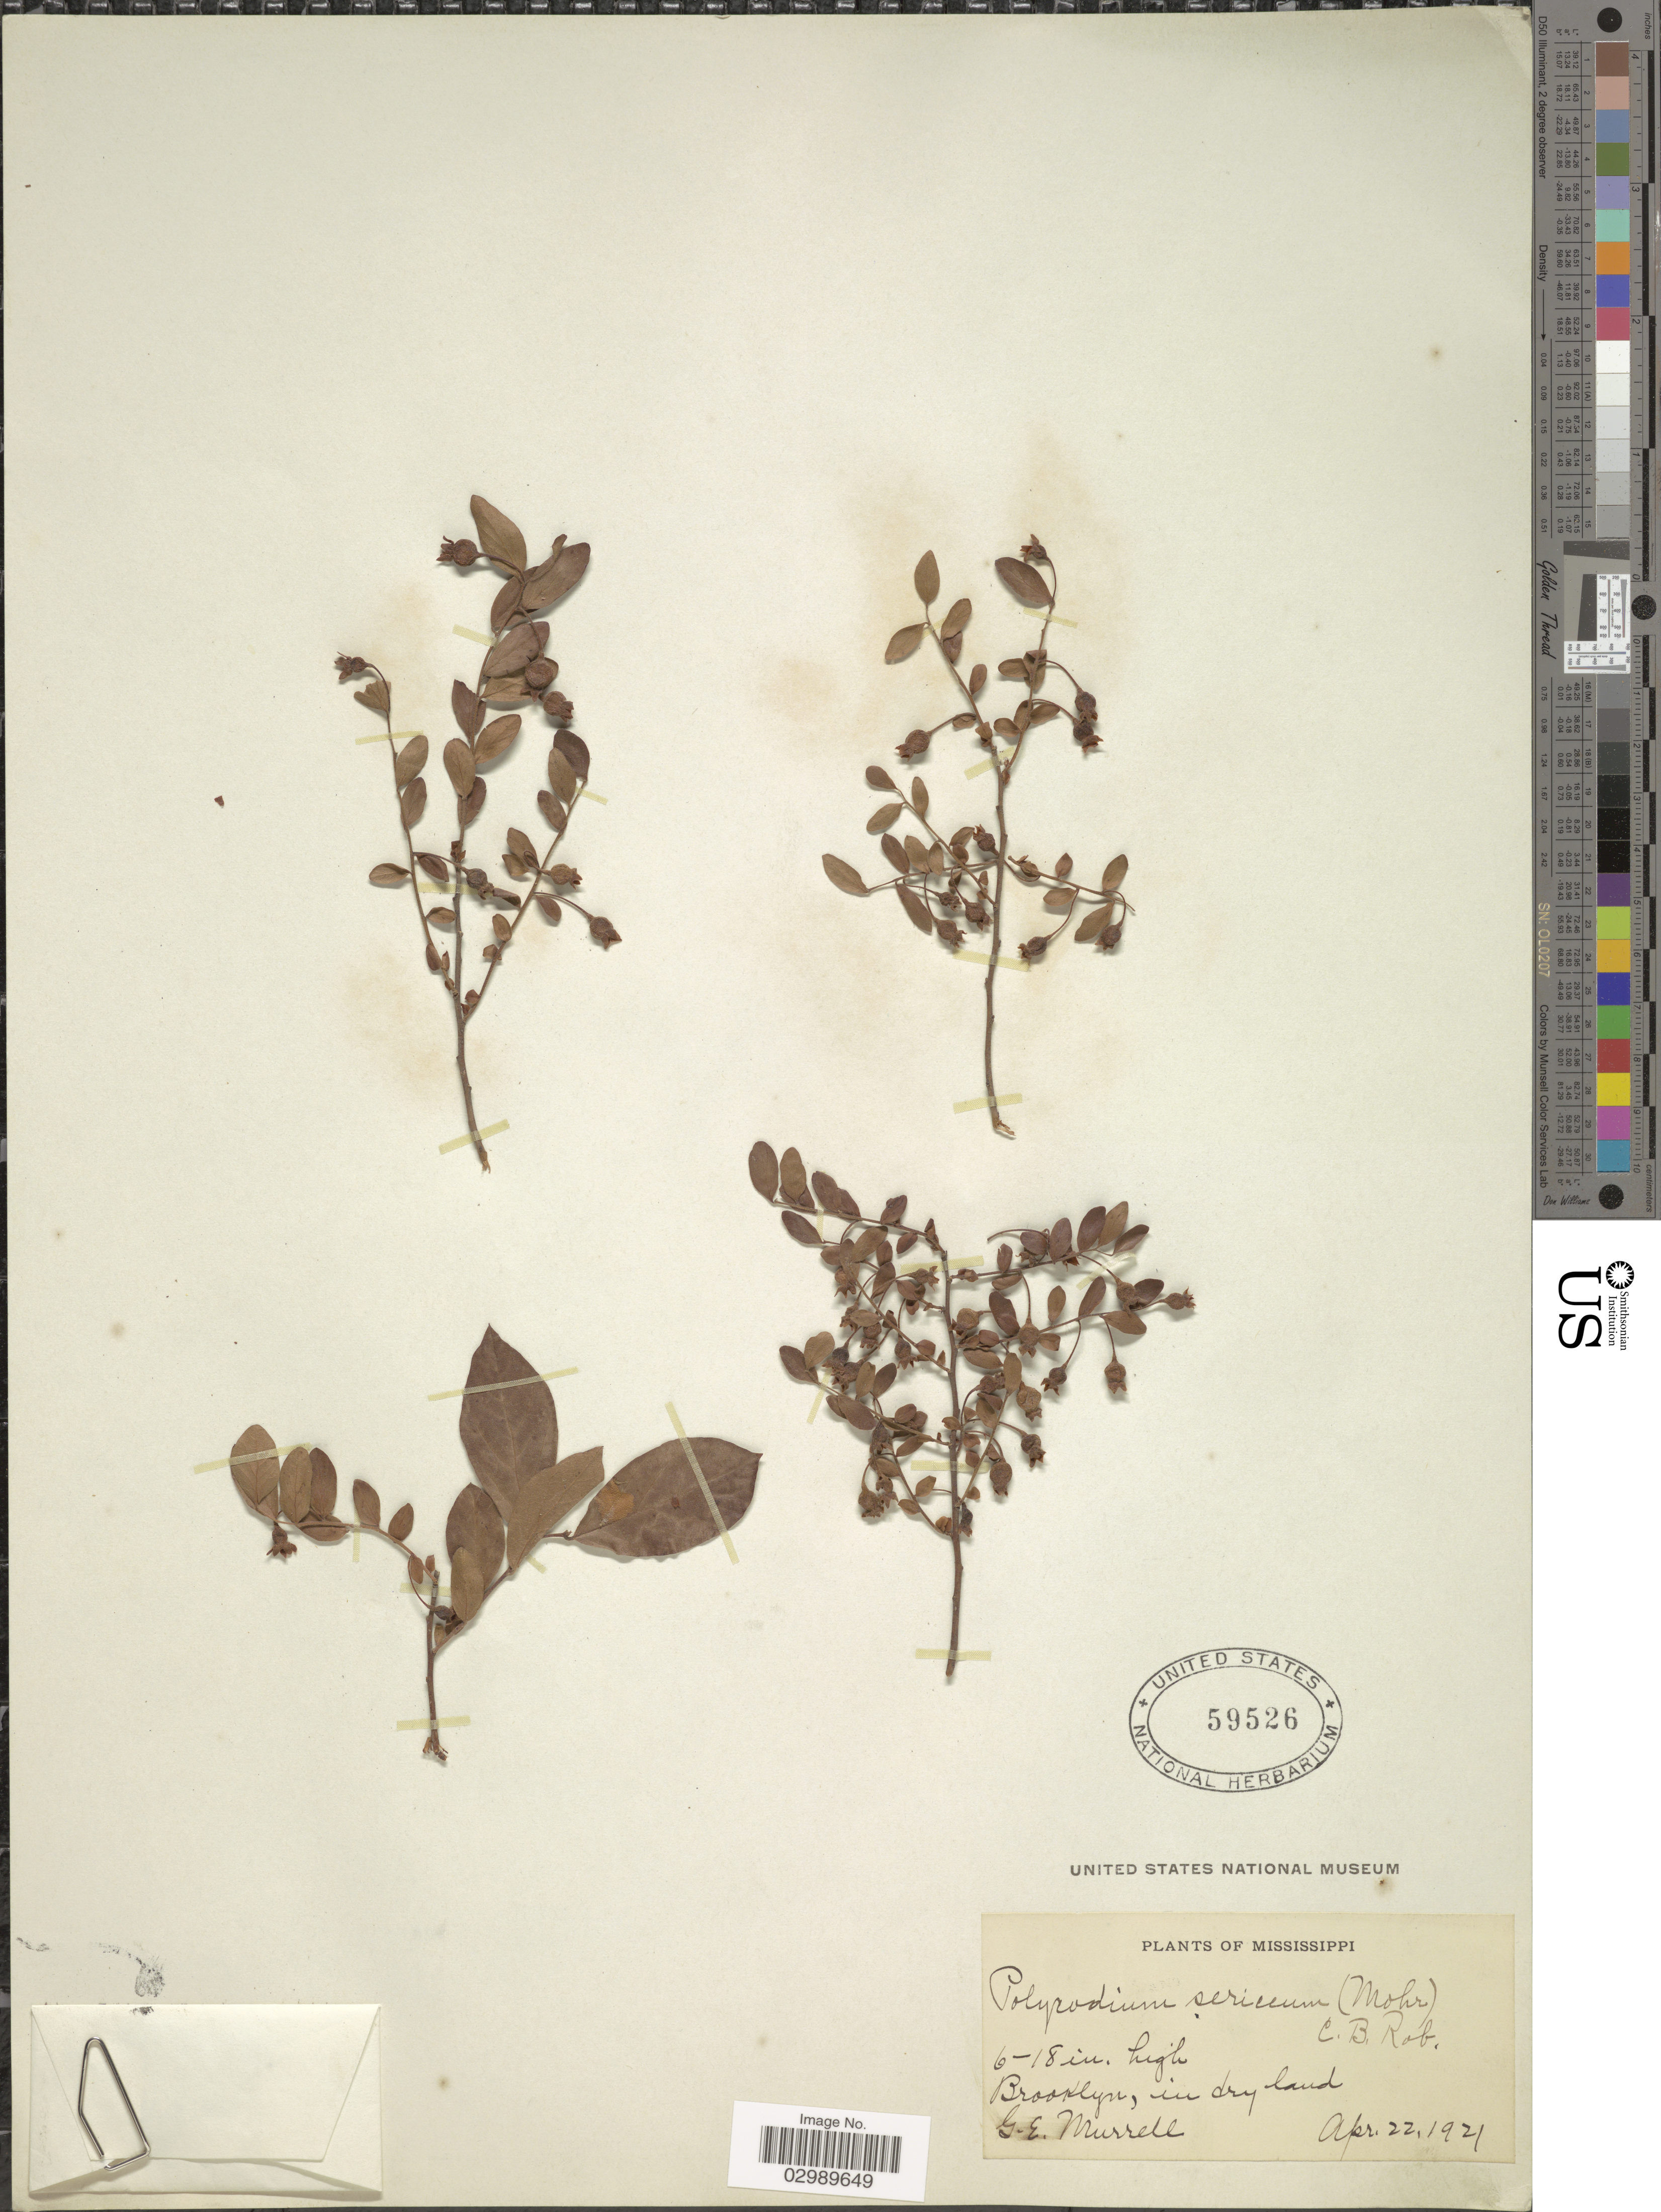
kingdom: Plantae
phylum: Tracheophyta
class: Magnoliopsida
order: Ericales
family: Ericaceae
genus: Vaccinium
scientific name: Vaccinium sericeum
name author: (C. Mohr) E.J. Palmer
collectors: G. Murrell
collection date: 1921-04-22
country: United States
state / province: Mississippi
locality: Brooklyn.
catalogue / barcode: US 59526